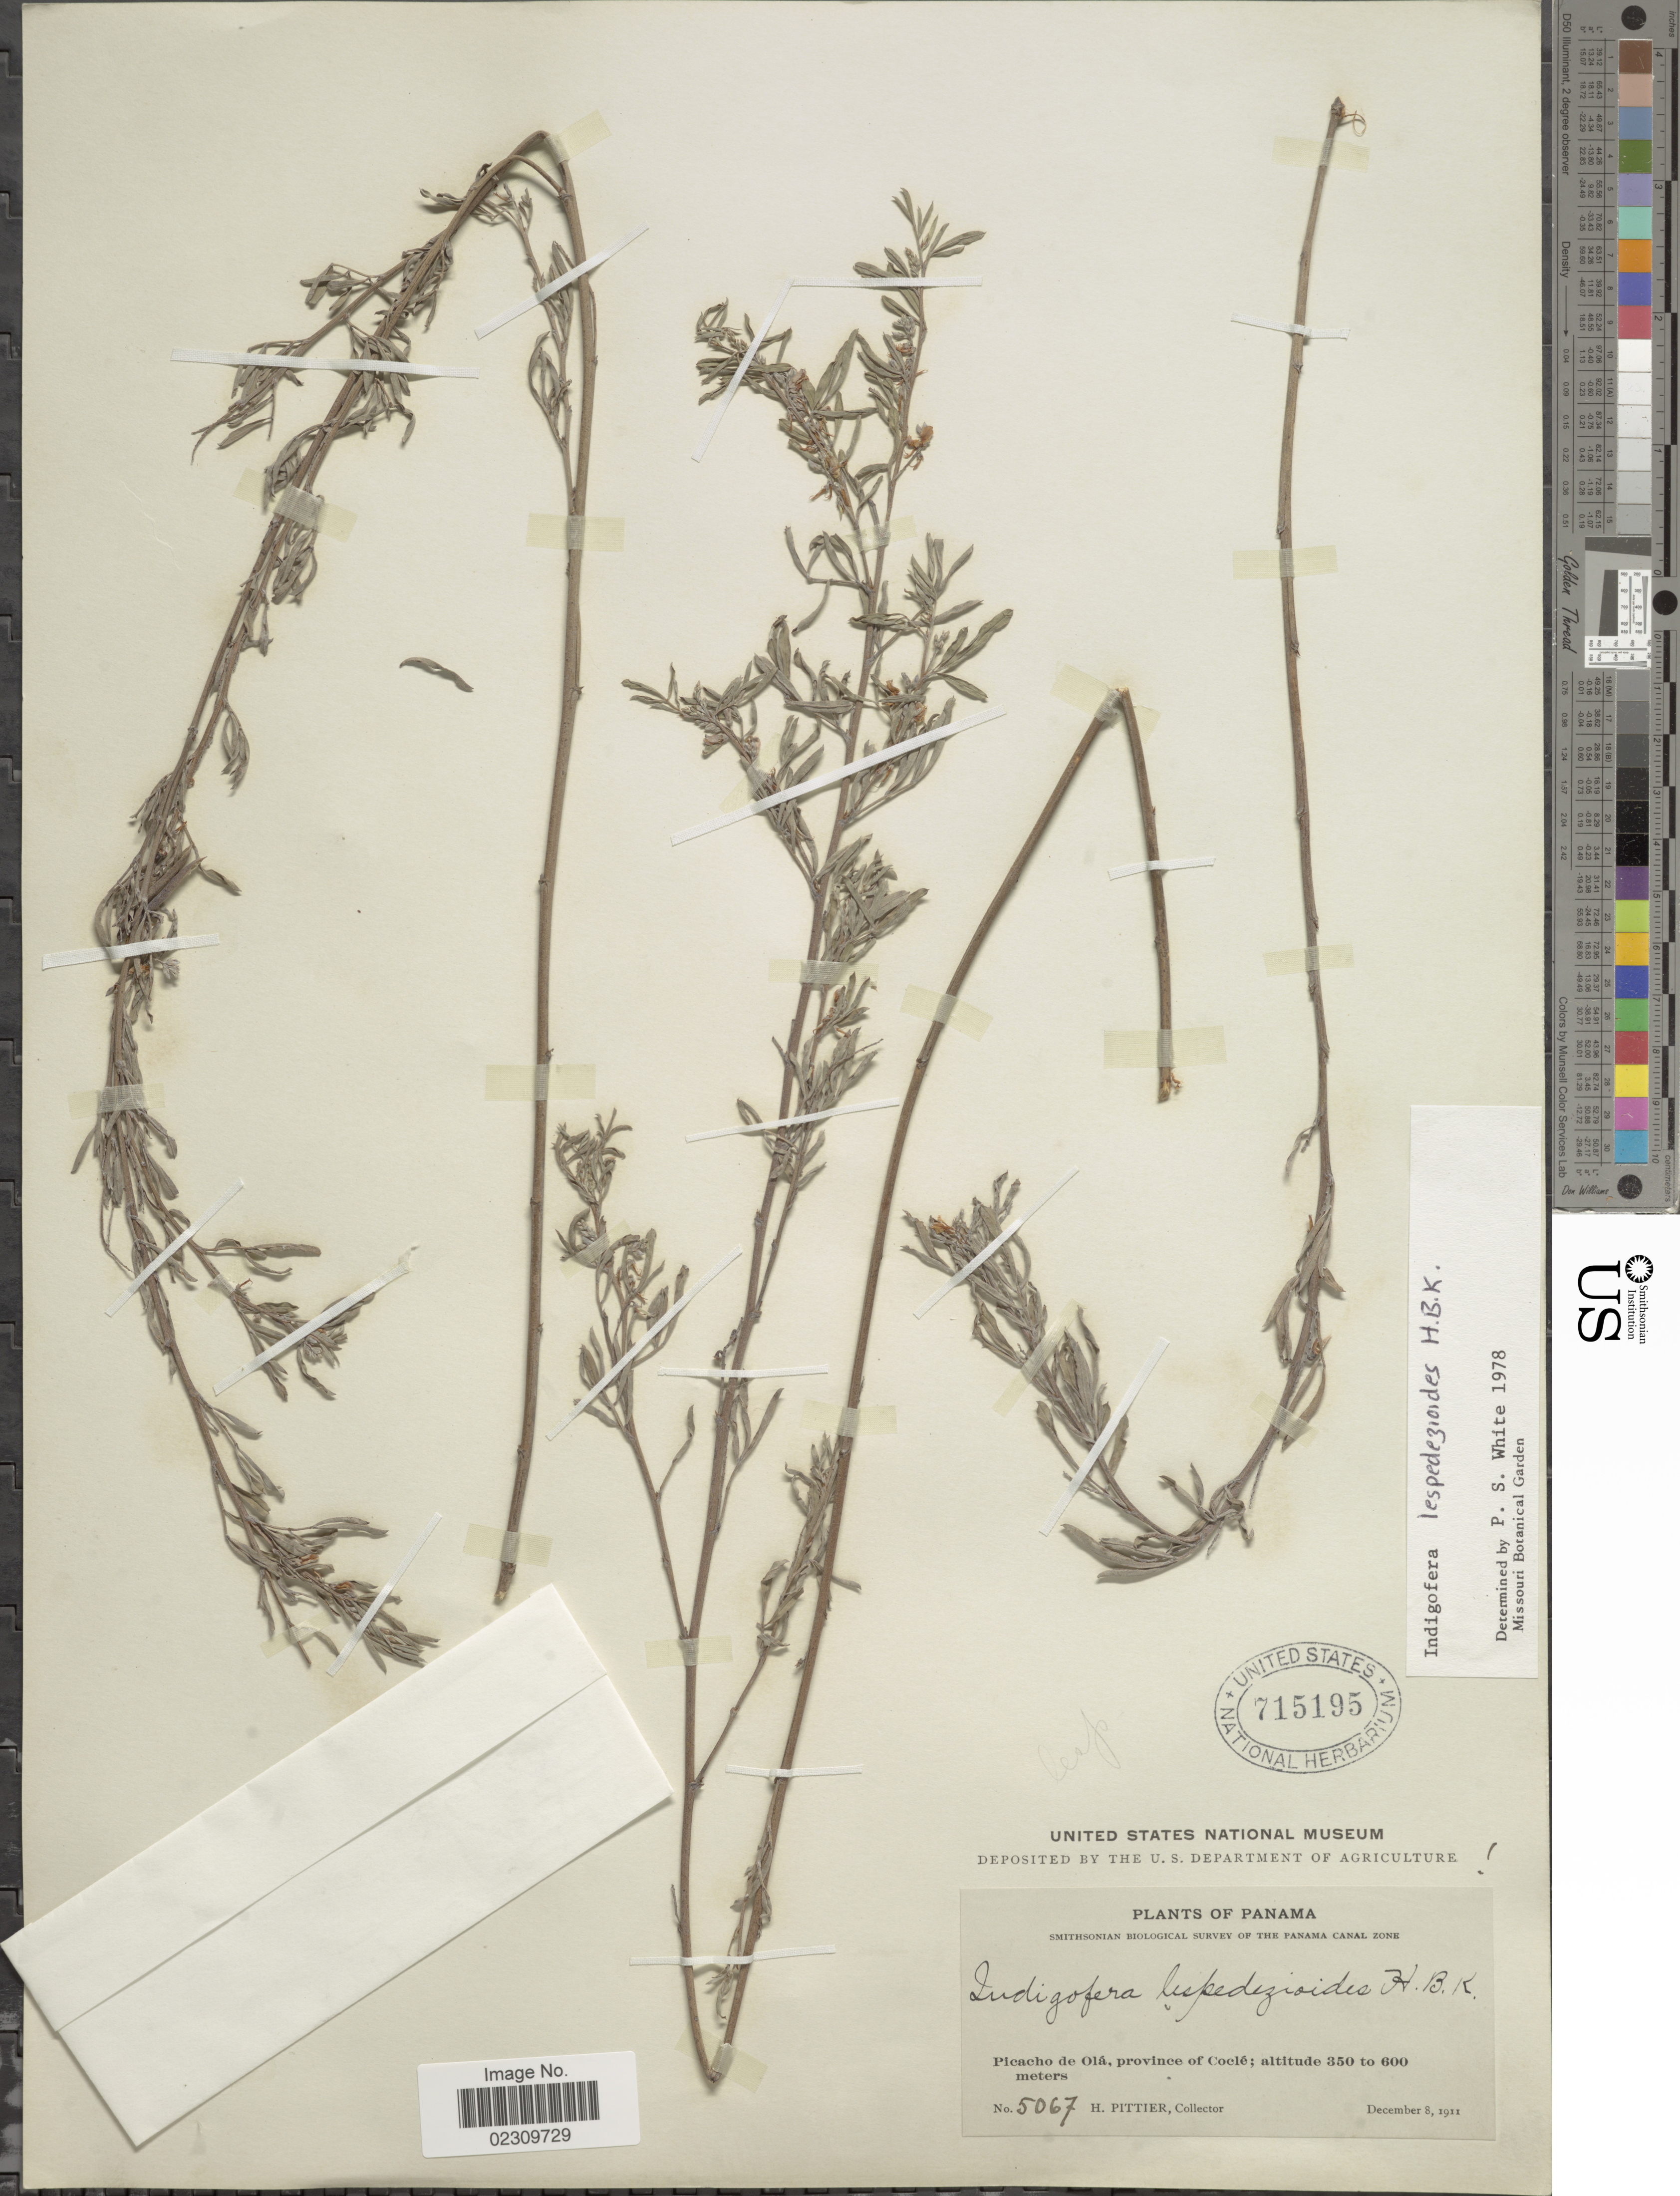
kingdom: Plantae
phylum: Tracheophyta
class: Magnoliopsida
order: Fabales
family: Fabaceae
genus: Indigofera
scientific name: Indigofera lespedezioides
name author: Kunth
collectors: H. F. Pittier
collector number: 5067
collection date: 1911-12-08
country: Panama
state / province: Coclé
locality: Piacacho de Ola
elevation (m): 350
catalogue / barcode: US 715195